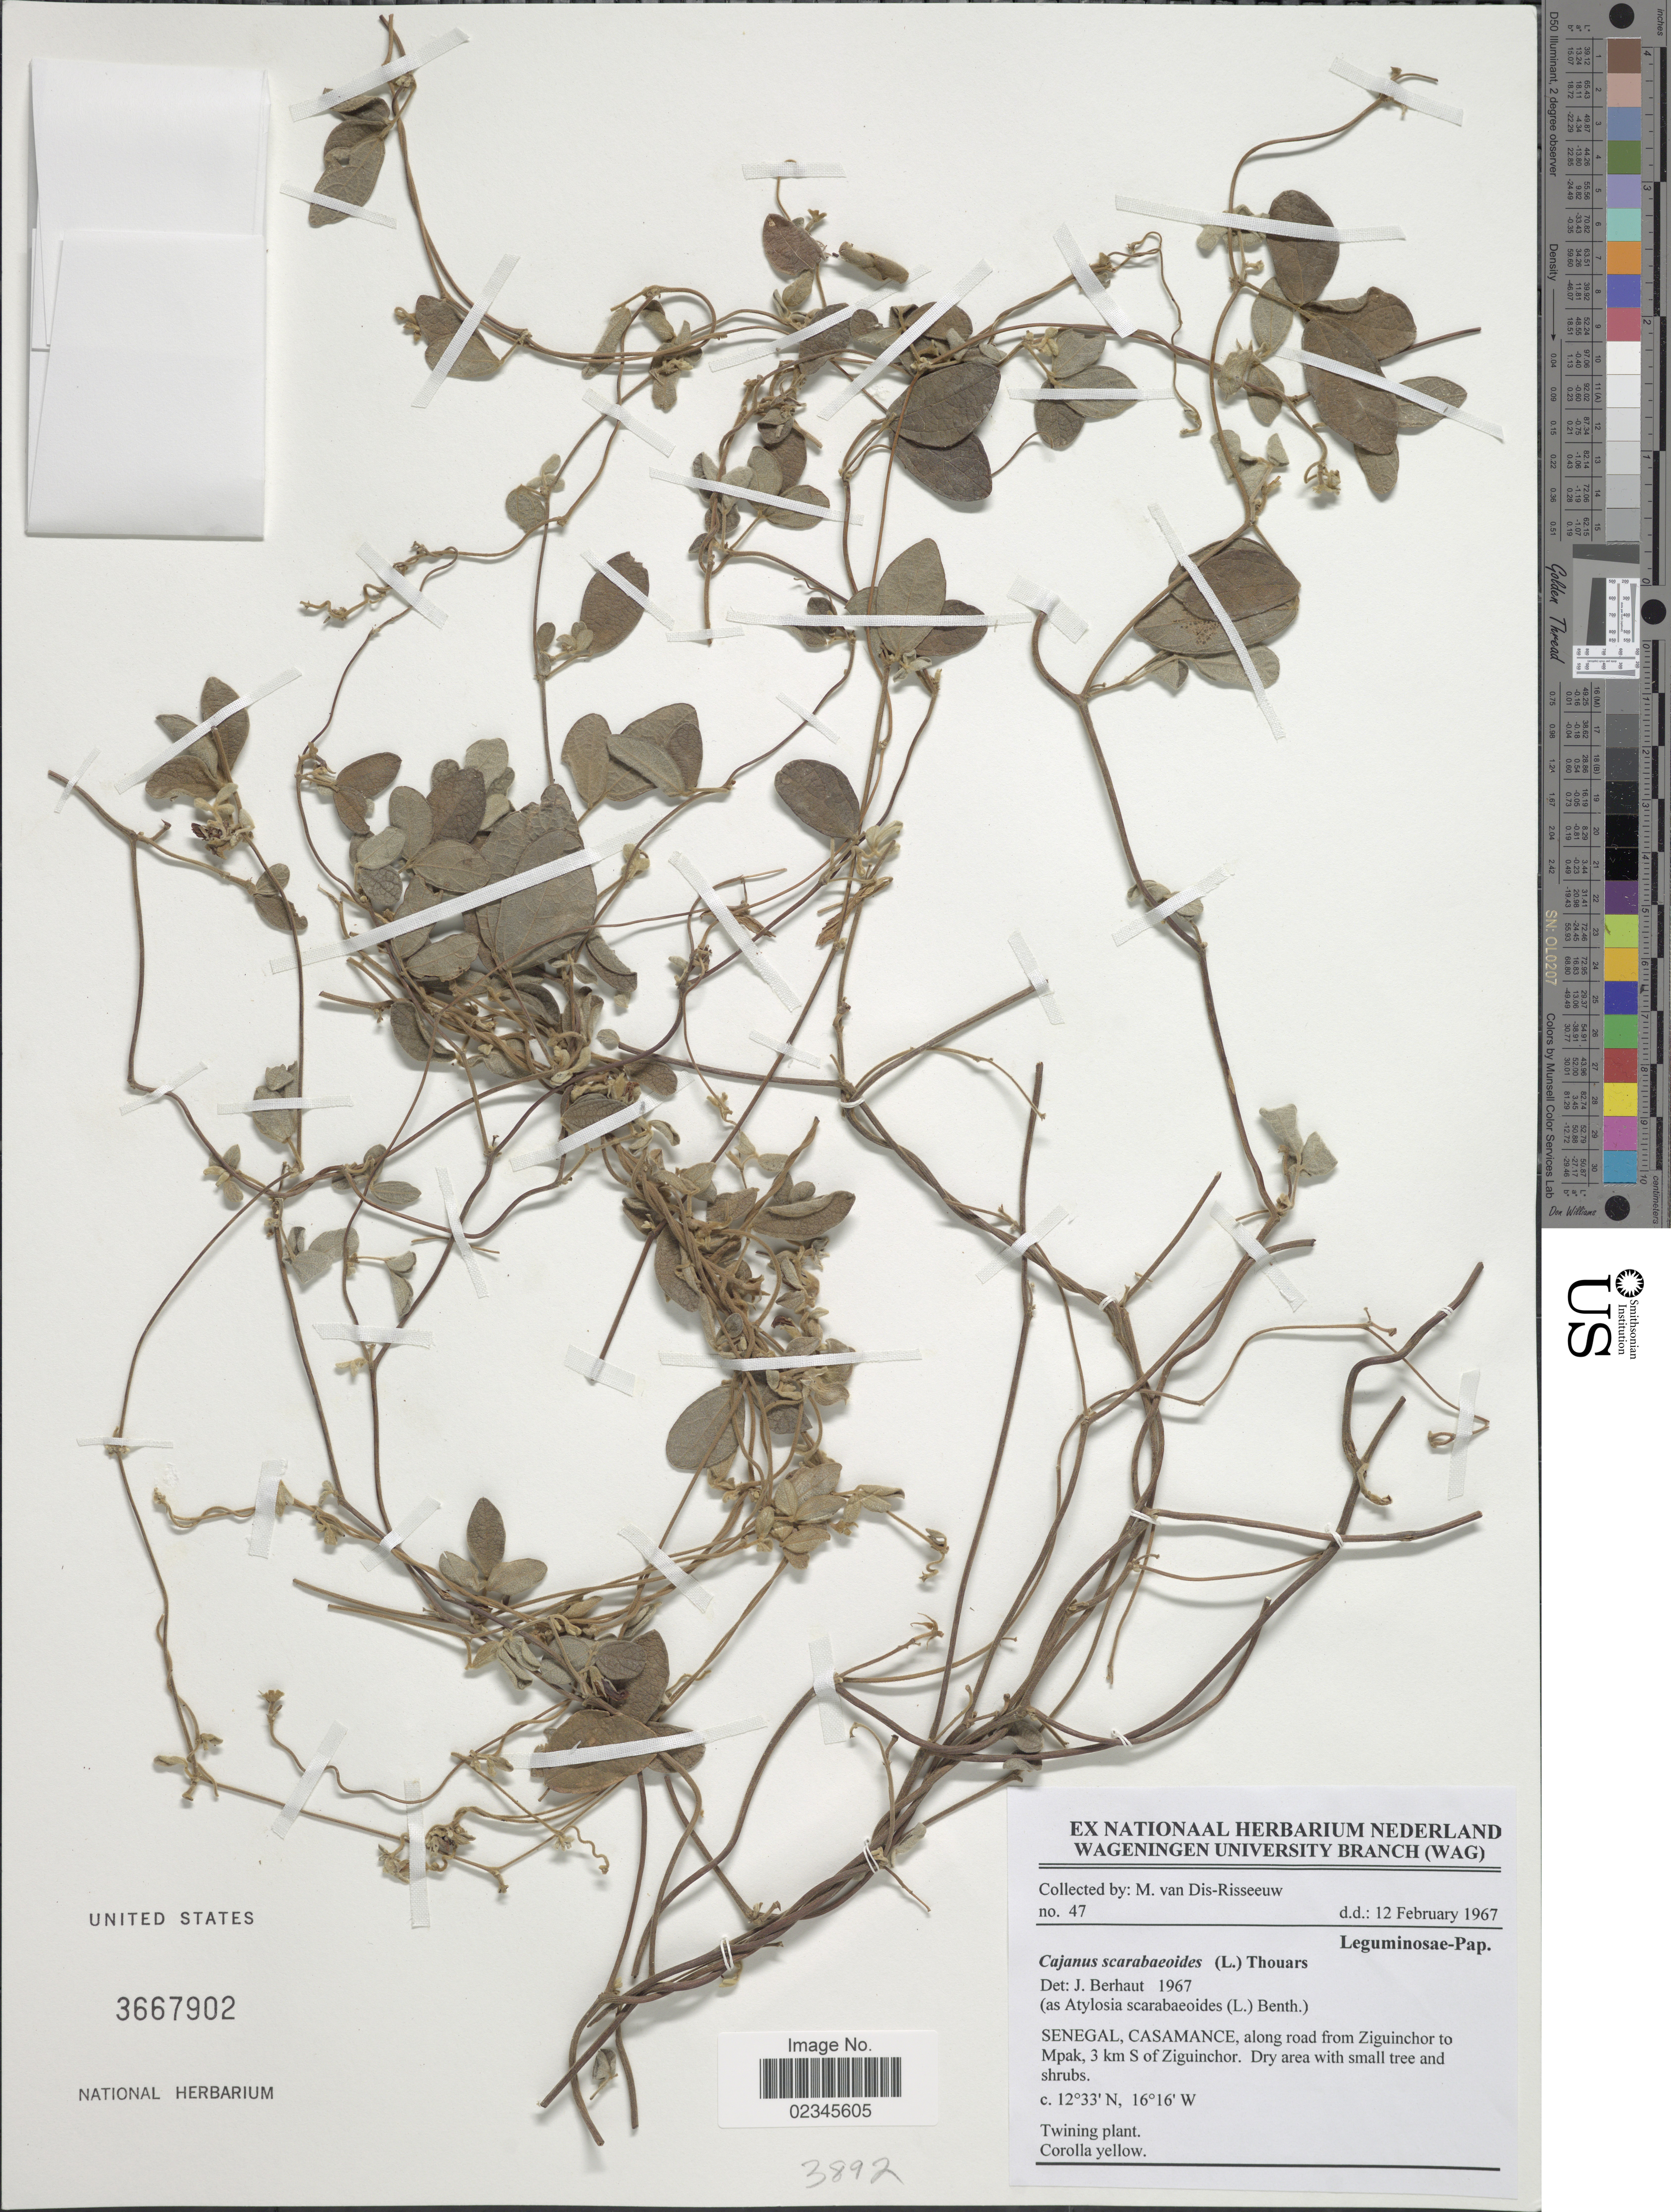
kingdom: Plantae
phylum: Tracheophyta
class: Magnoliopsida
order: Fabales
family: Fabaceae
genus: Cajanus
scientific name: Cajanus scarabaeoides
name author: (L.) Thou. ex Graham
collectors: M. Dis-Risseeuw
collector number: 47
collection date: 1967-02-12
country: Senegal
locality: Casamance, along road from Ziguinchor to Mpak, 3 km S of Ziguinchor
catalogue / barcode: US 3667902